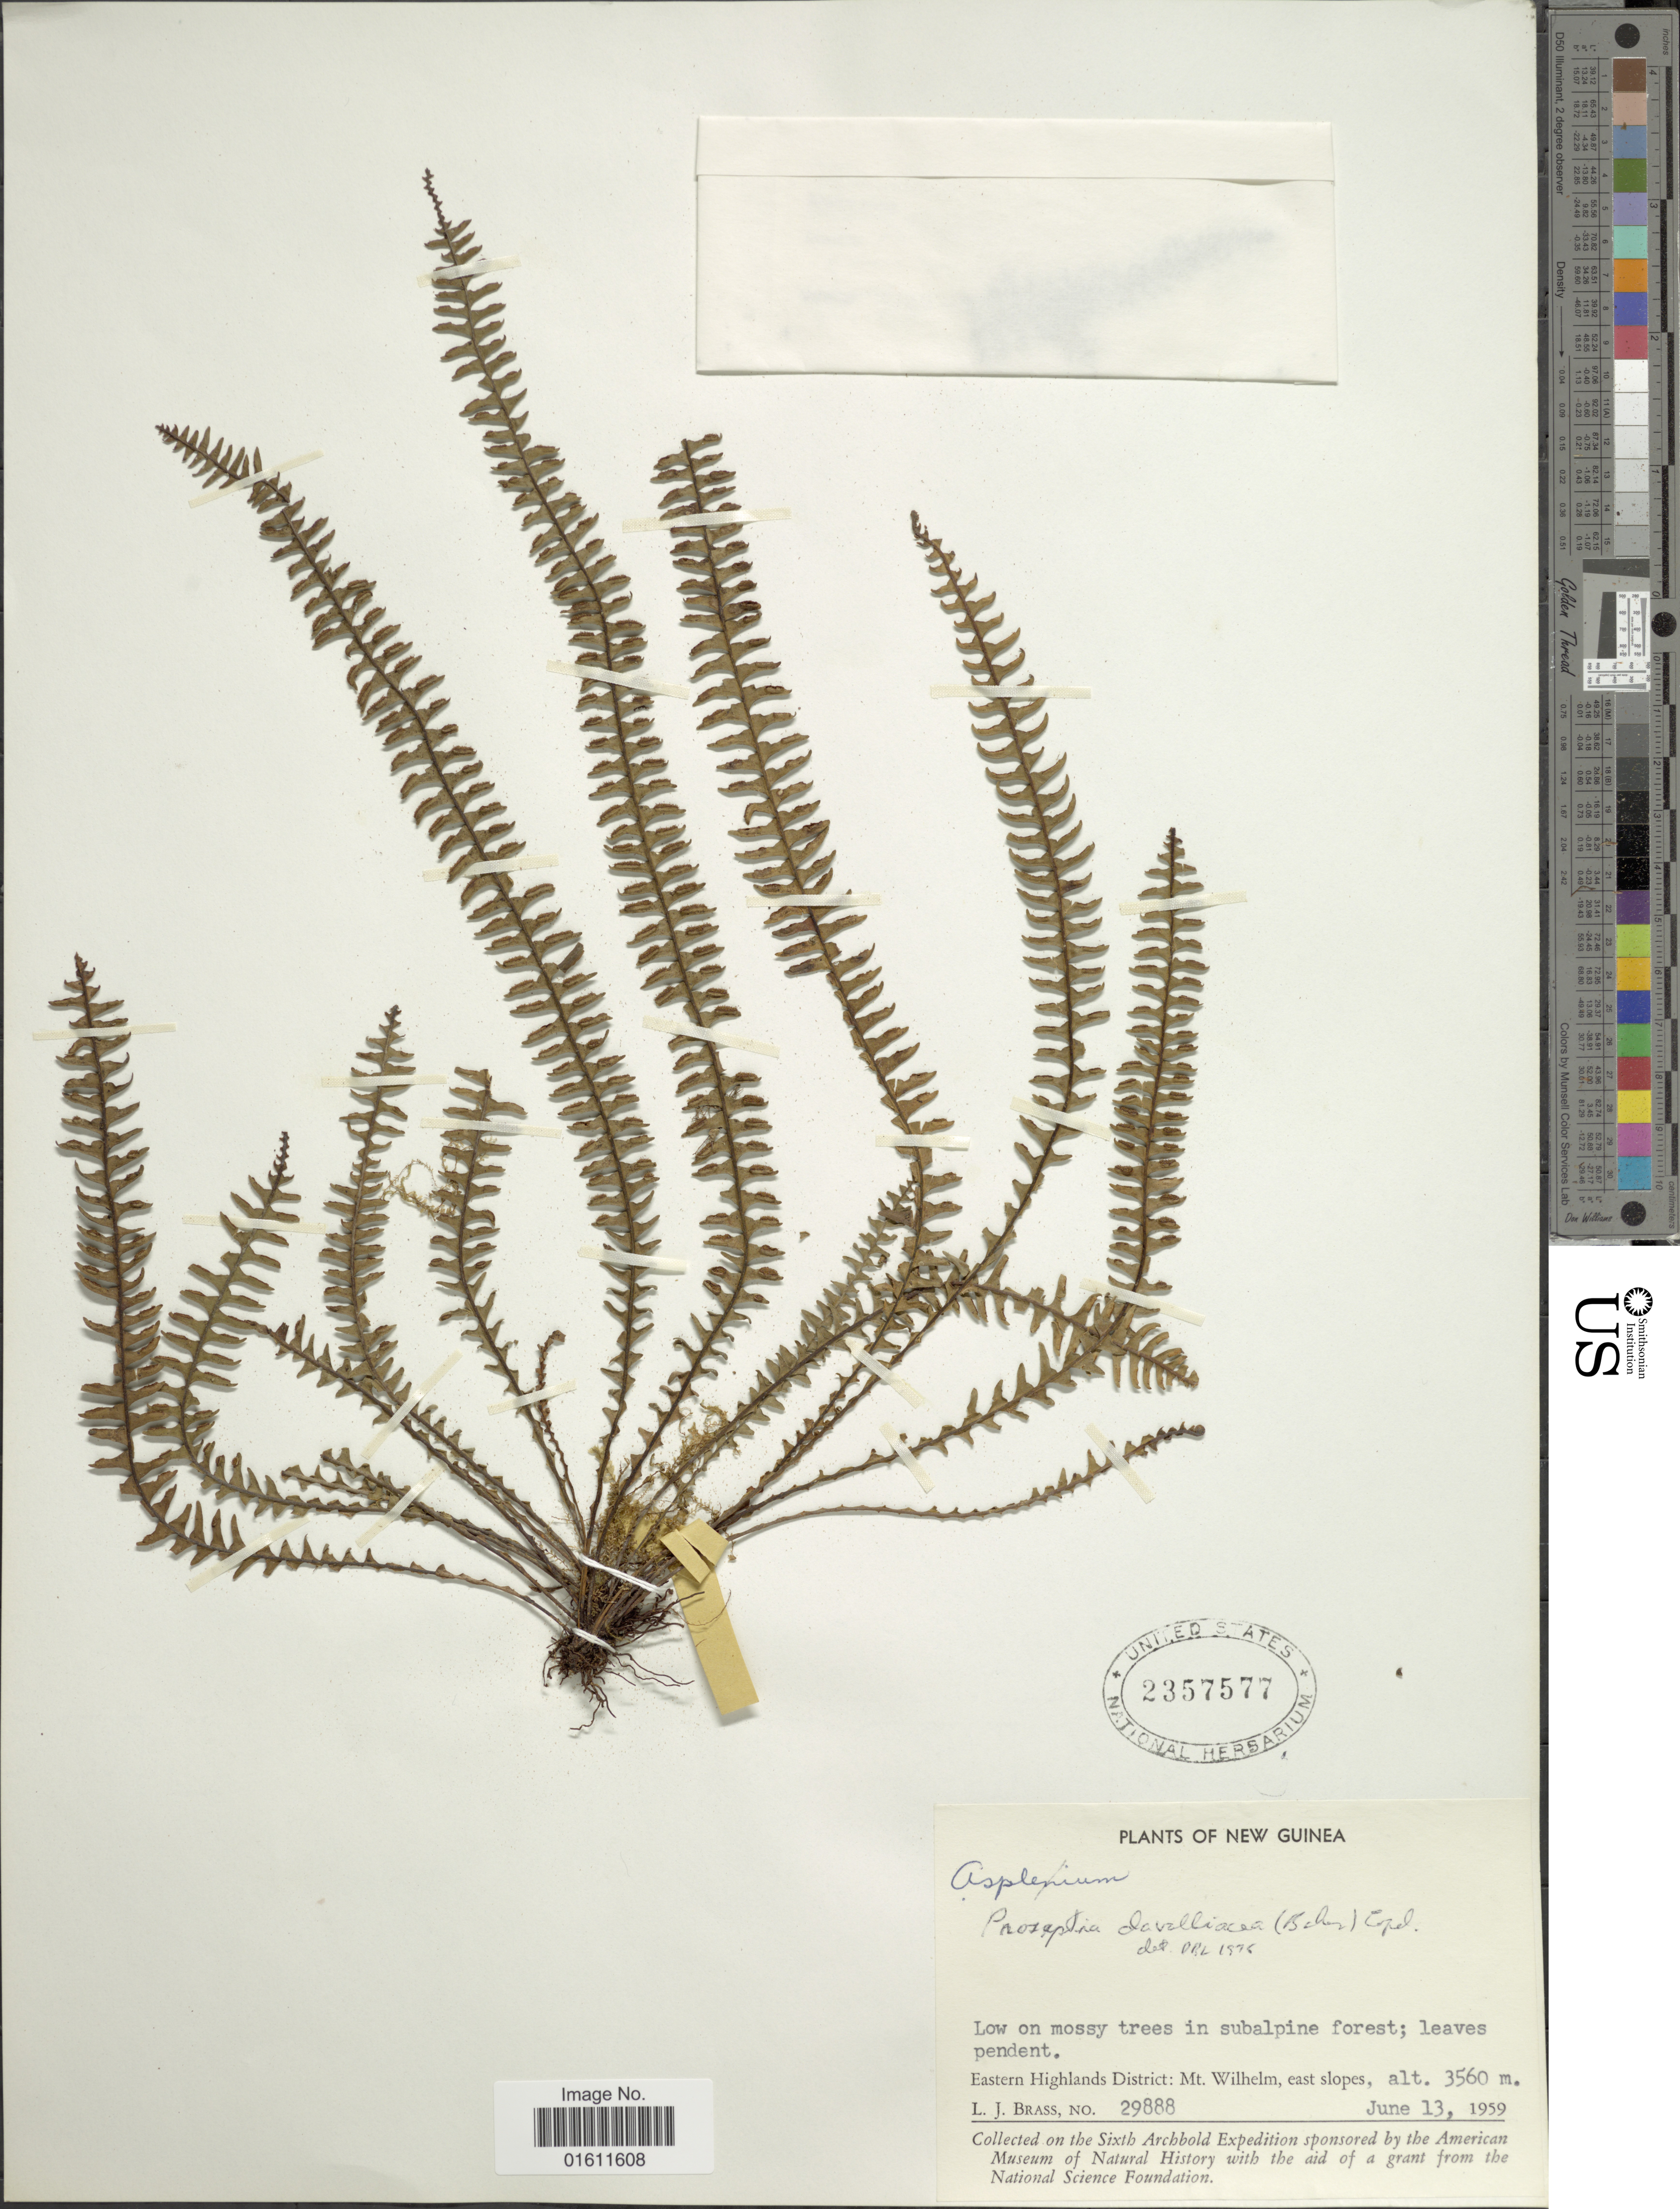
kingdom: Plantae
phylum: Tracheophyta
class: Polypodiopsida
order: Polypodiales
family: Polypodiaceae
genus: Prosaptia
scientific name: Prosaptia davalliacea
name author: (F. Muell. & Baker) Copel.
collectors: L. J. Brass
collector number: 29888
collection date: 1959-06-13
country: Papua New Guinea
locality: New Guinea, Eastern Highlands District: Mt. Wilhelm, east slopes.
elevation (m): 3560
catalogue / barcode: US 2357577